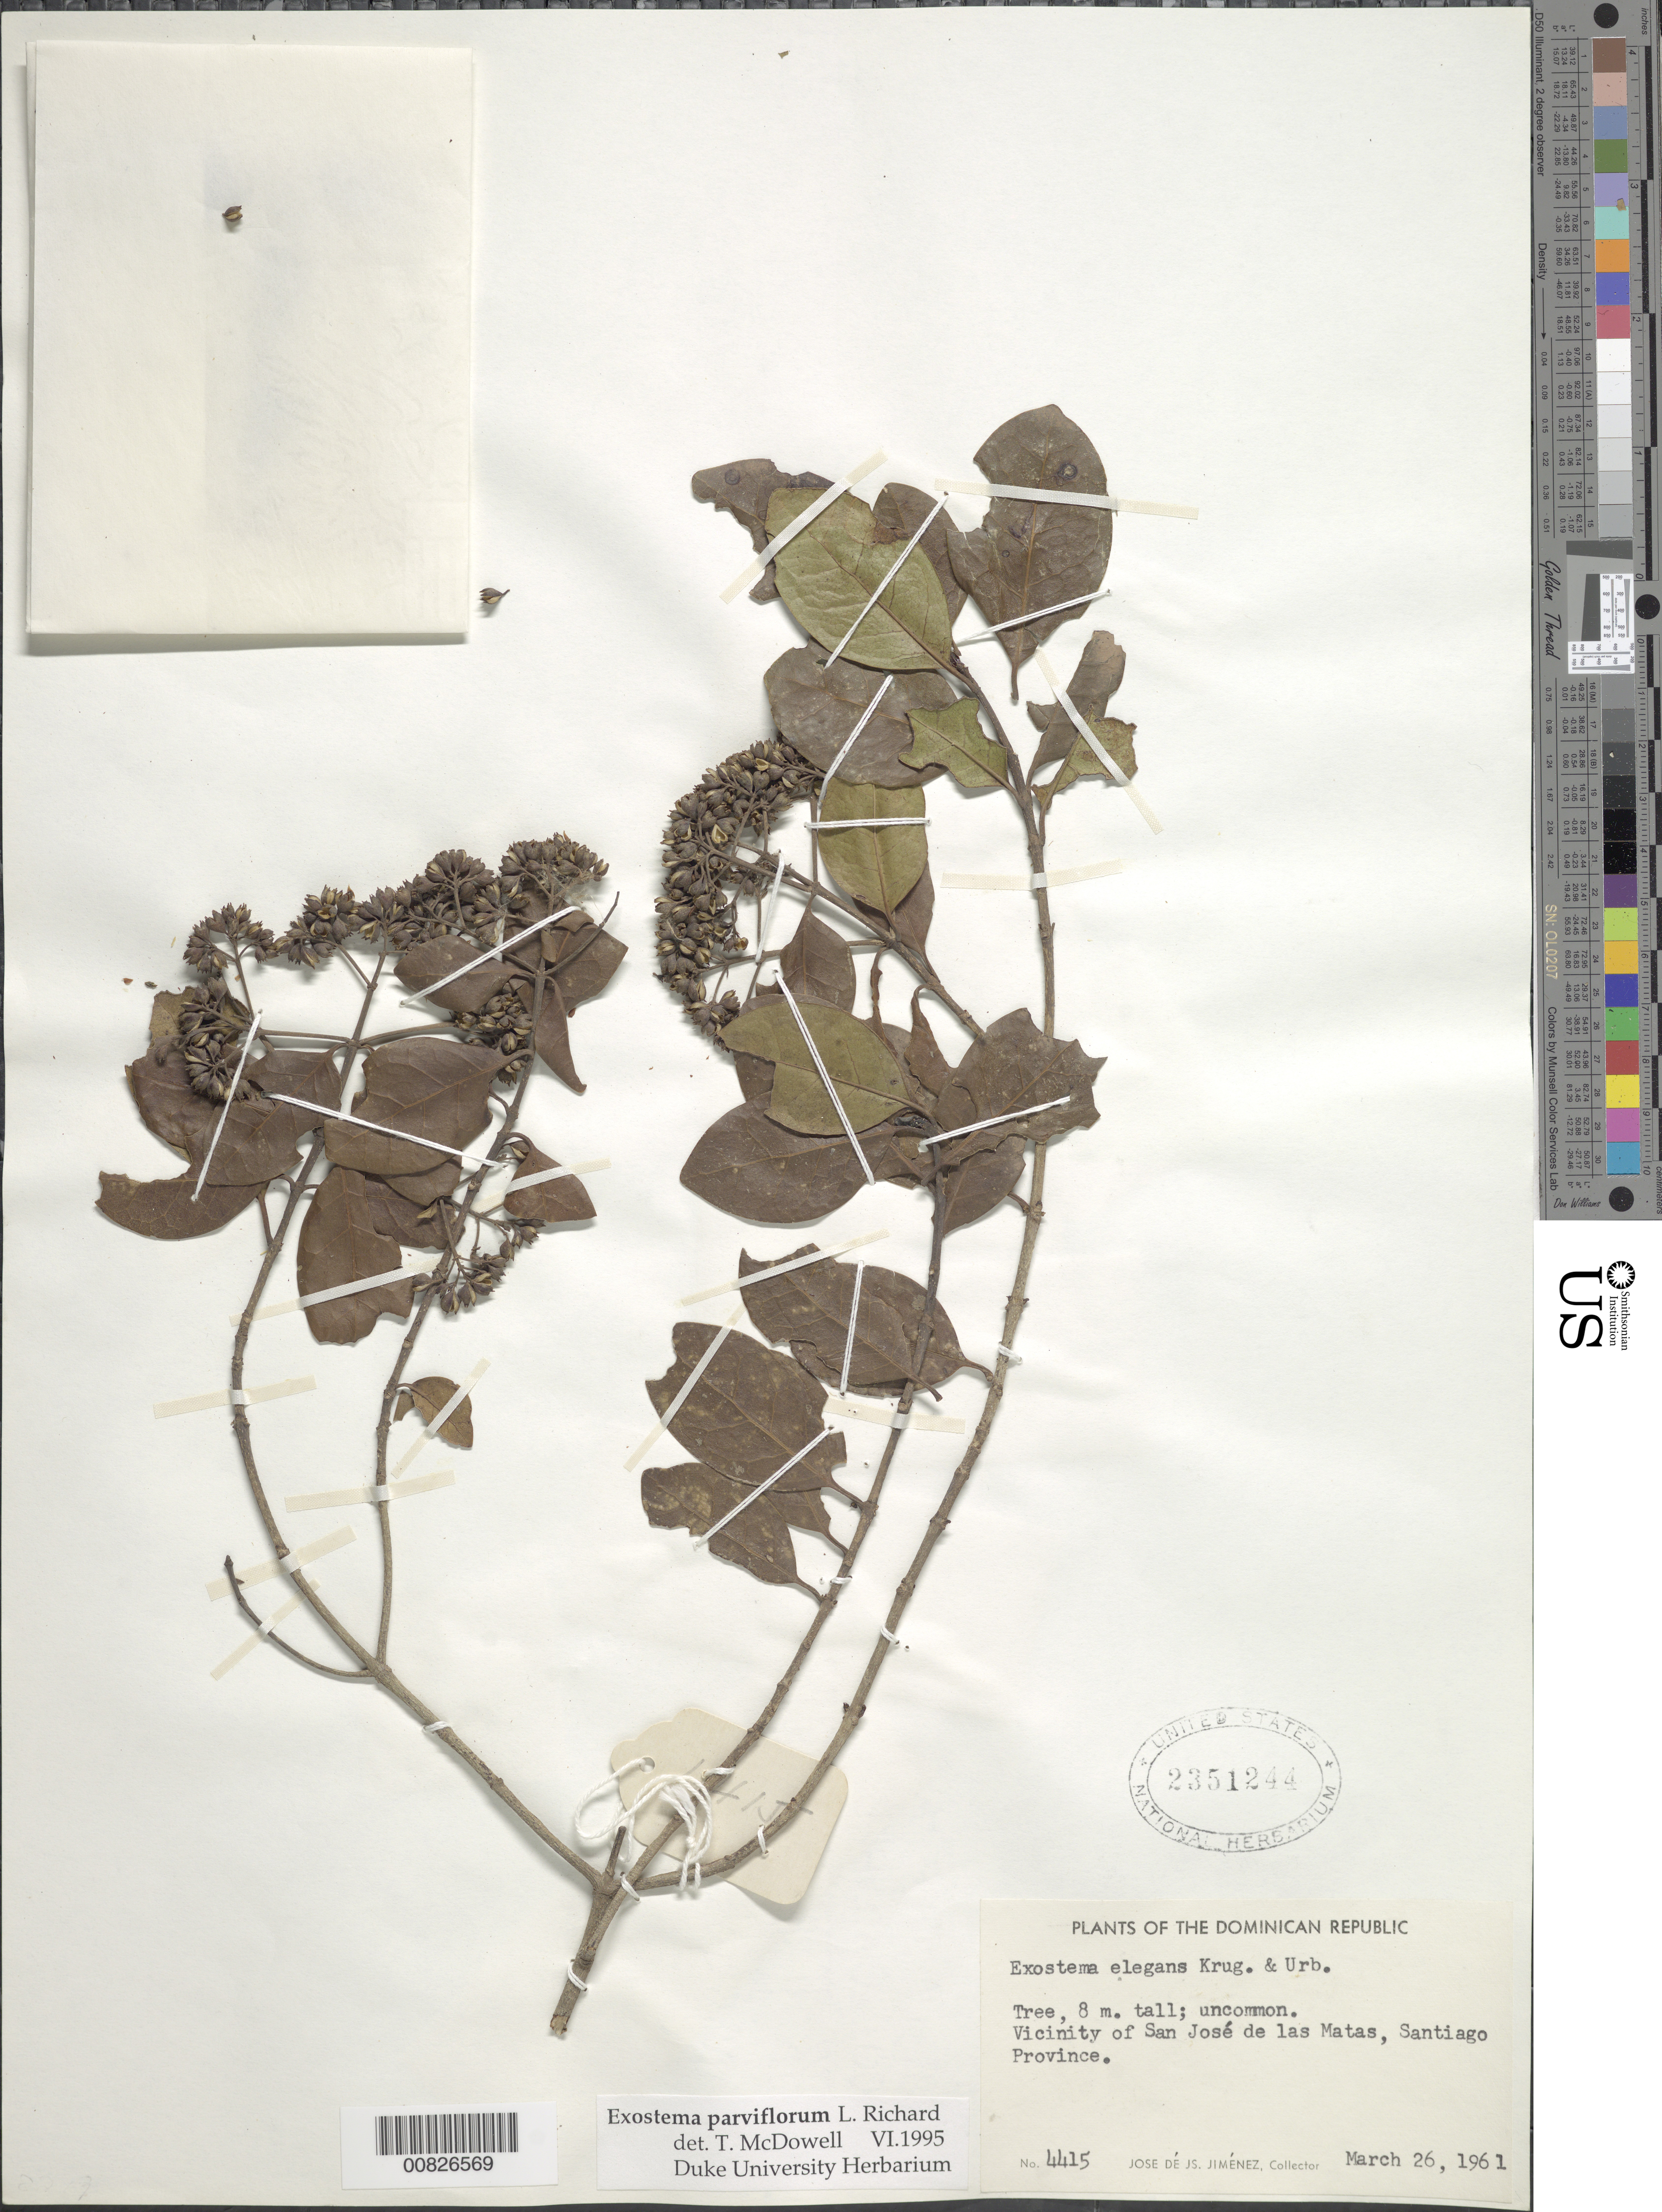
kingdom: Plantae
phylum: Tracheophyta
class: Magnoliopsida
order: Gentianales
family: Rubiaceae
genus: Exostema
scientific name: Exostema parviflorum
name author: A. Rich. ex Humb. & Bonpl.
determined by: McDowell, T.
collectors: J. J. Jiménez Almonte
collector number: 4415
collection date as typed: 26 Mar 1961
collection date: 1961-03-26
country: Dominican Republic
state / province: Santiago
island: Hispaniola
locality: Vicinity of San José de las Matas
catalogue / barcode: US 2351244